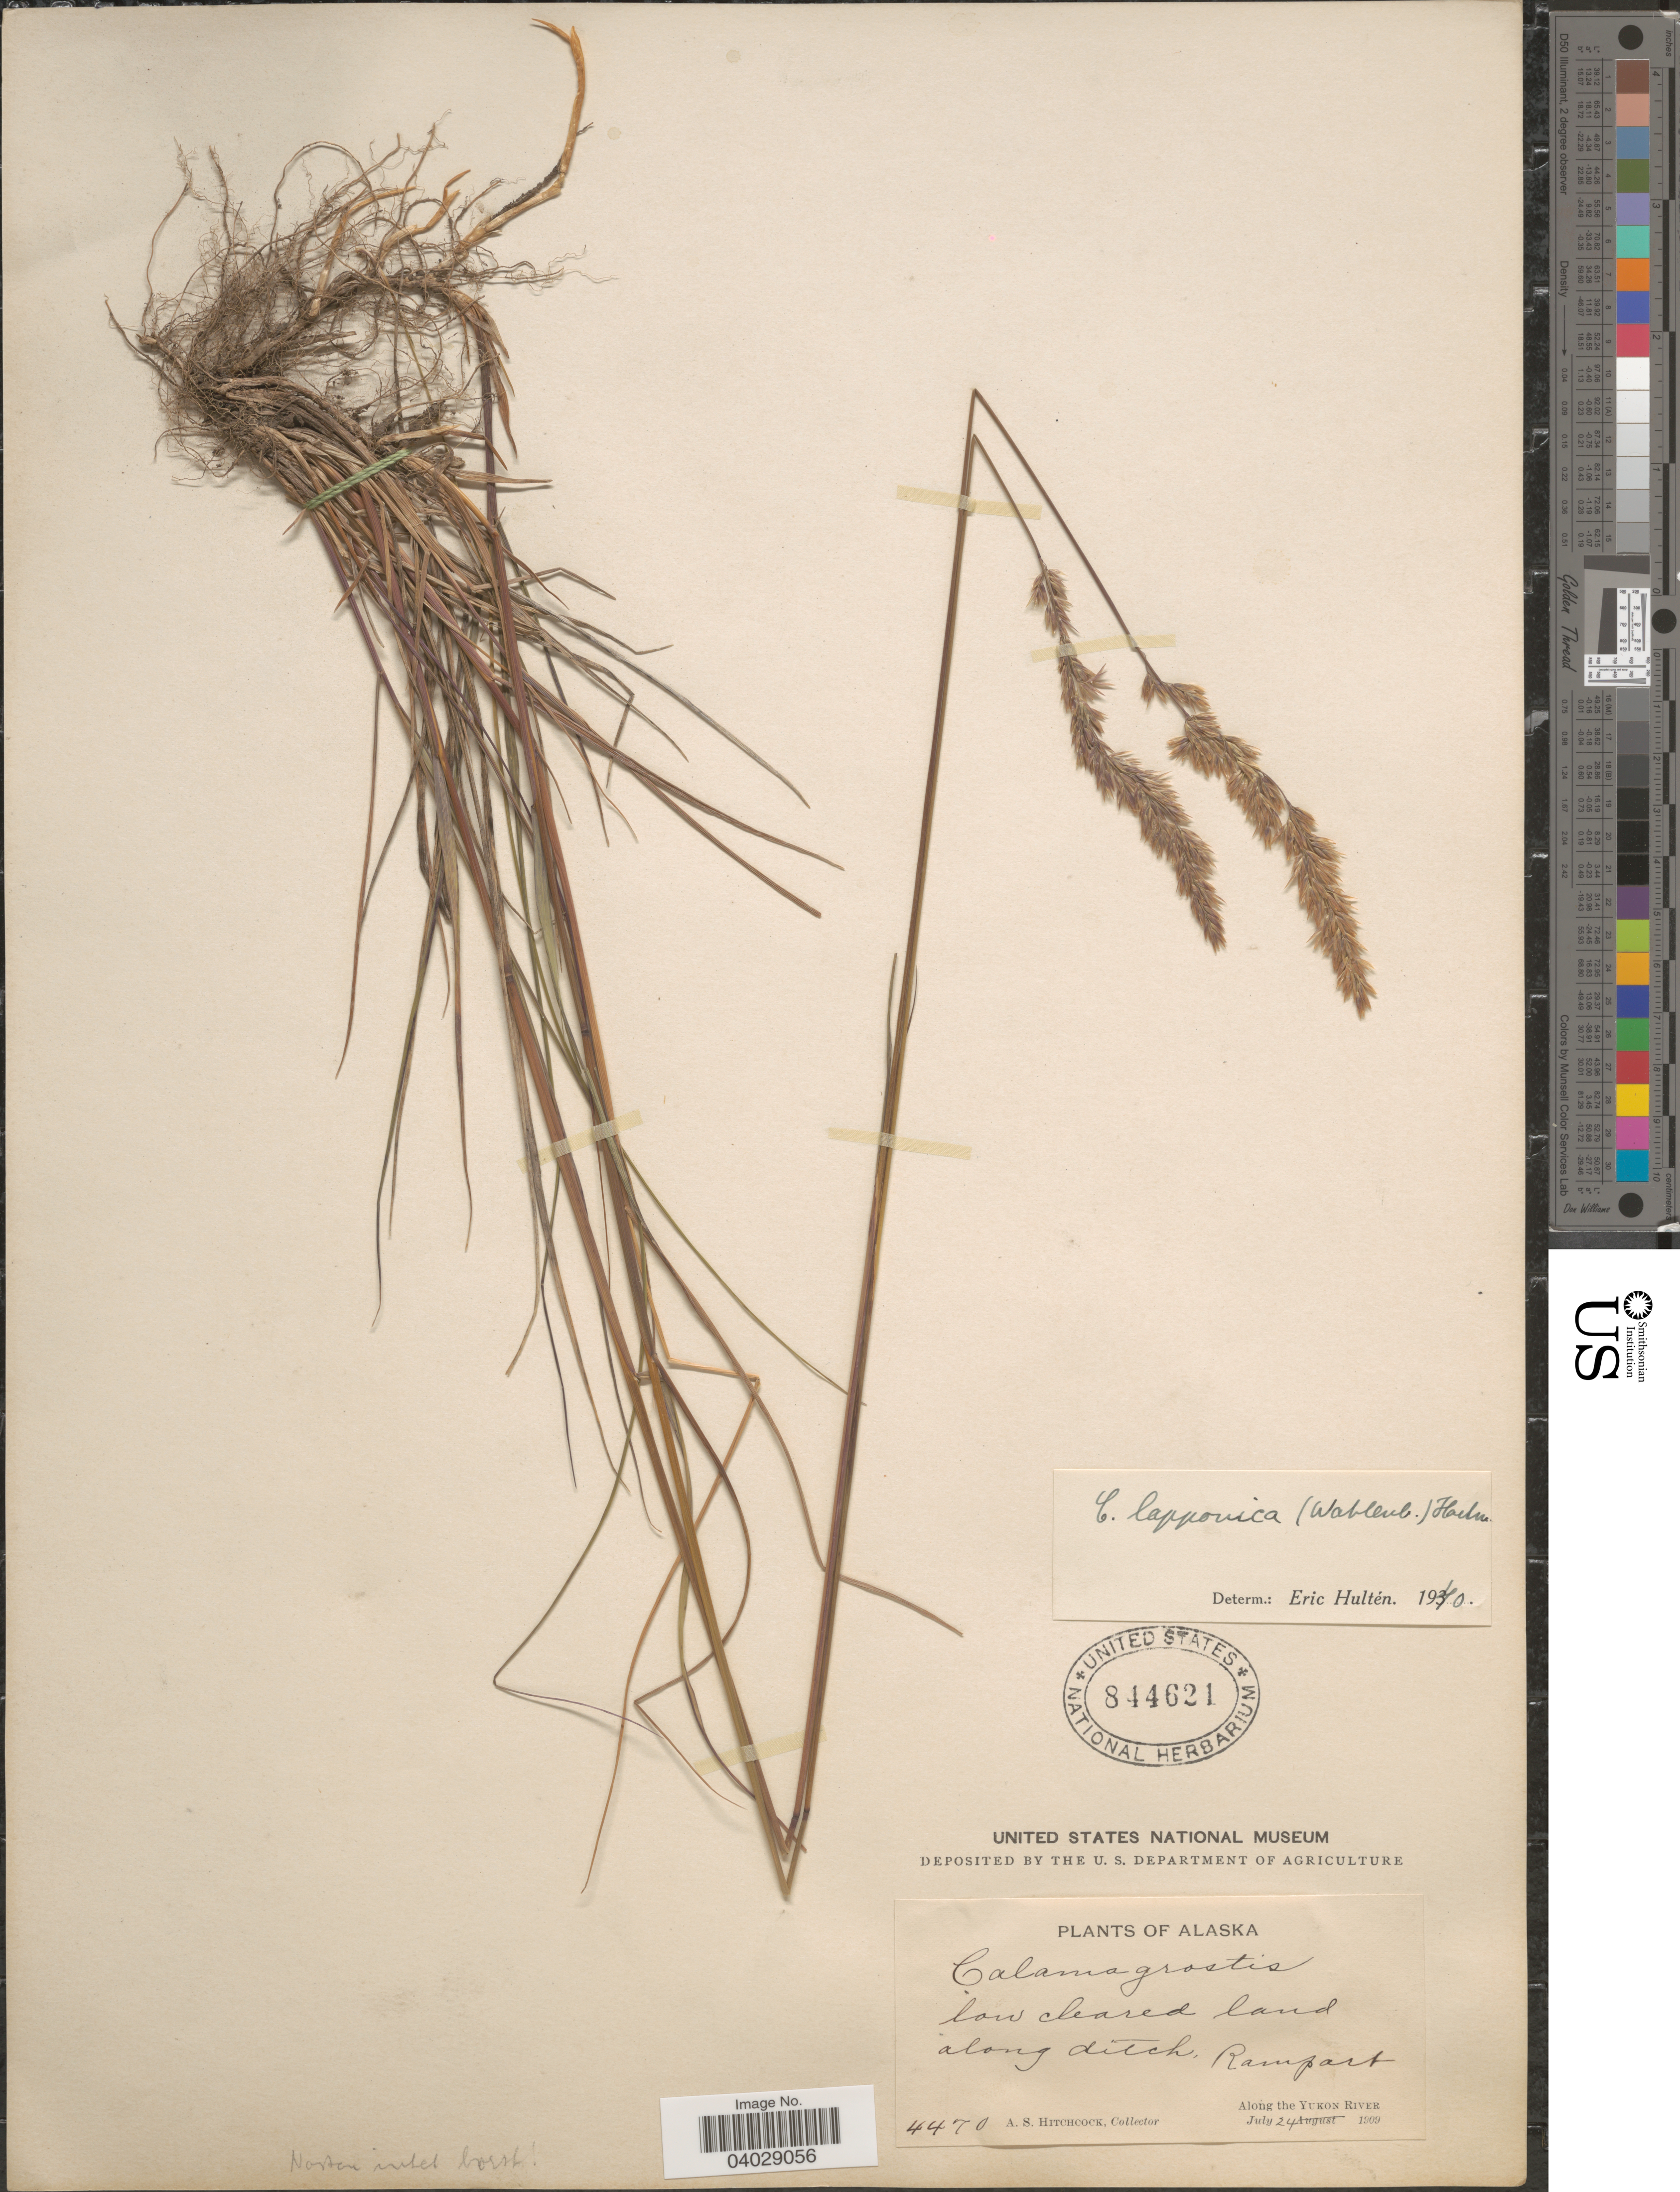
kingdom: Plantae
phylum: Tracheophyta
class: Liliopsida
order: Poales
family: Poaceae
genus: Calamagrostis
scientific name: Calamagrostis lapponica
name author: (Wahlenb.) Hartm.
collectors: A. S. Hitchcock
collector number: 4470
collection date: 1909-07-24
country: United States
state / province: Alaska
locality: Rampart. Along the Yukon River.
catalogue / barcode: US 844621